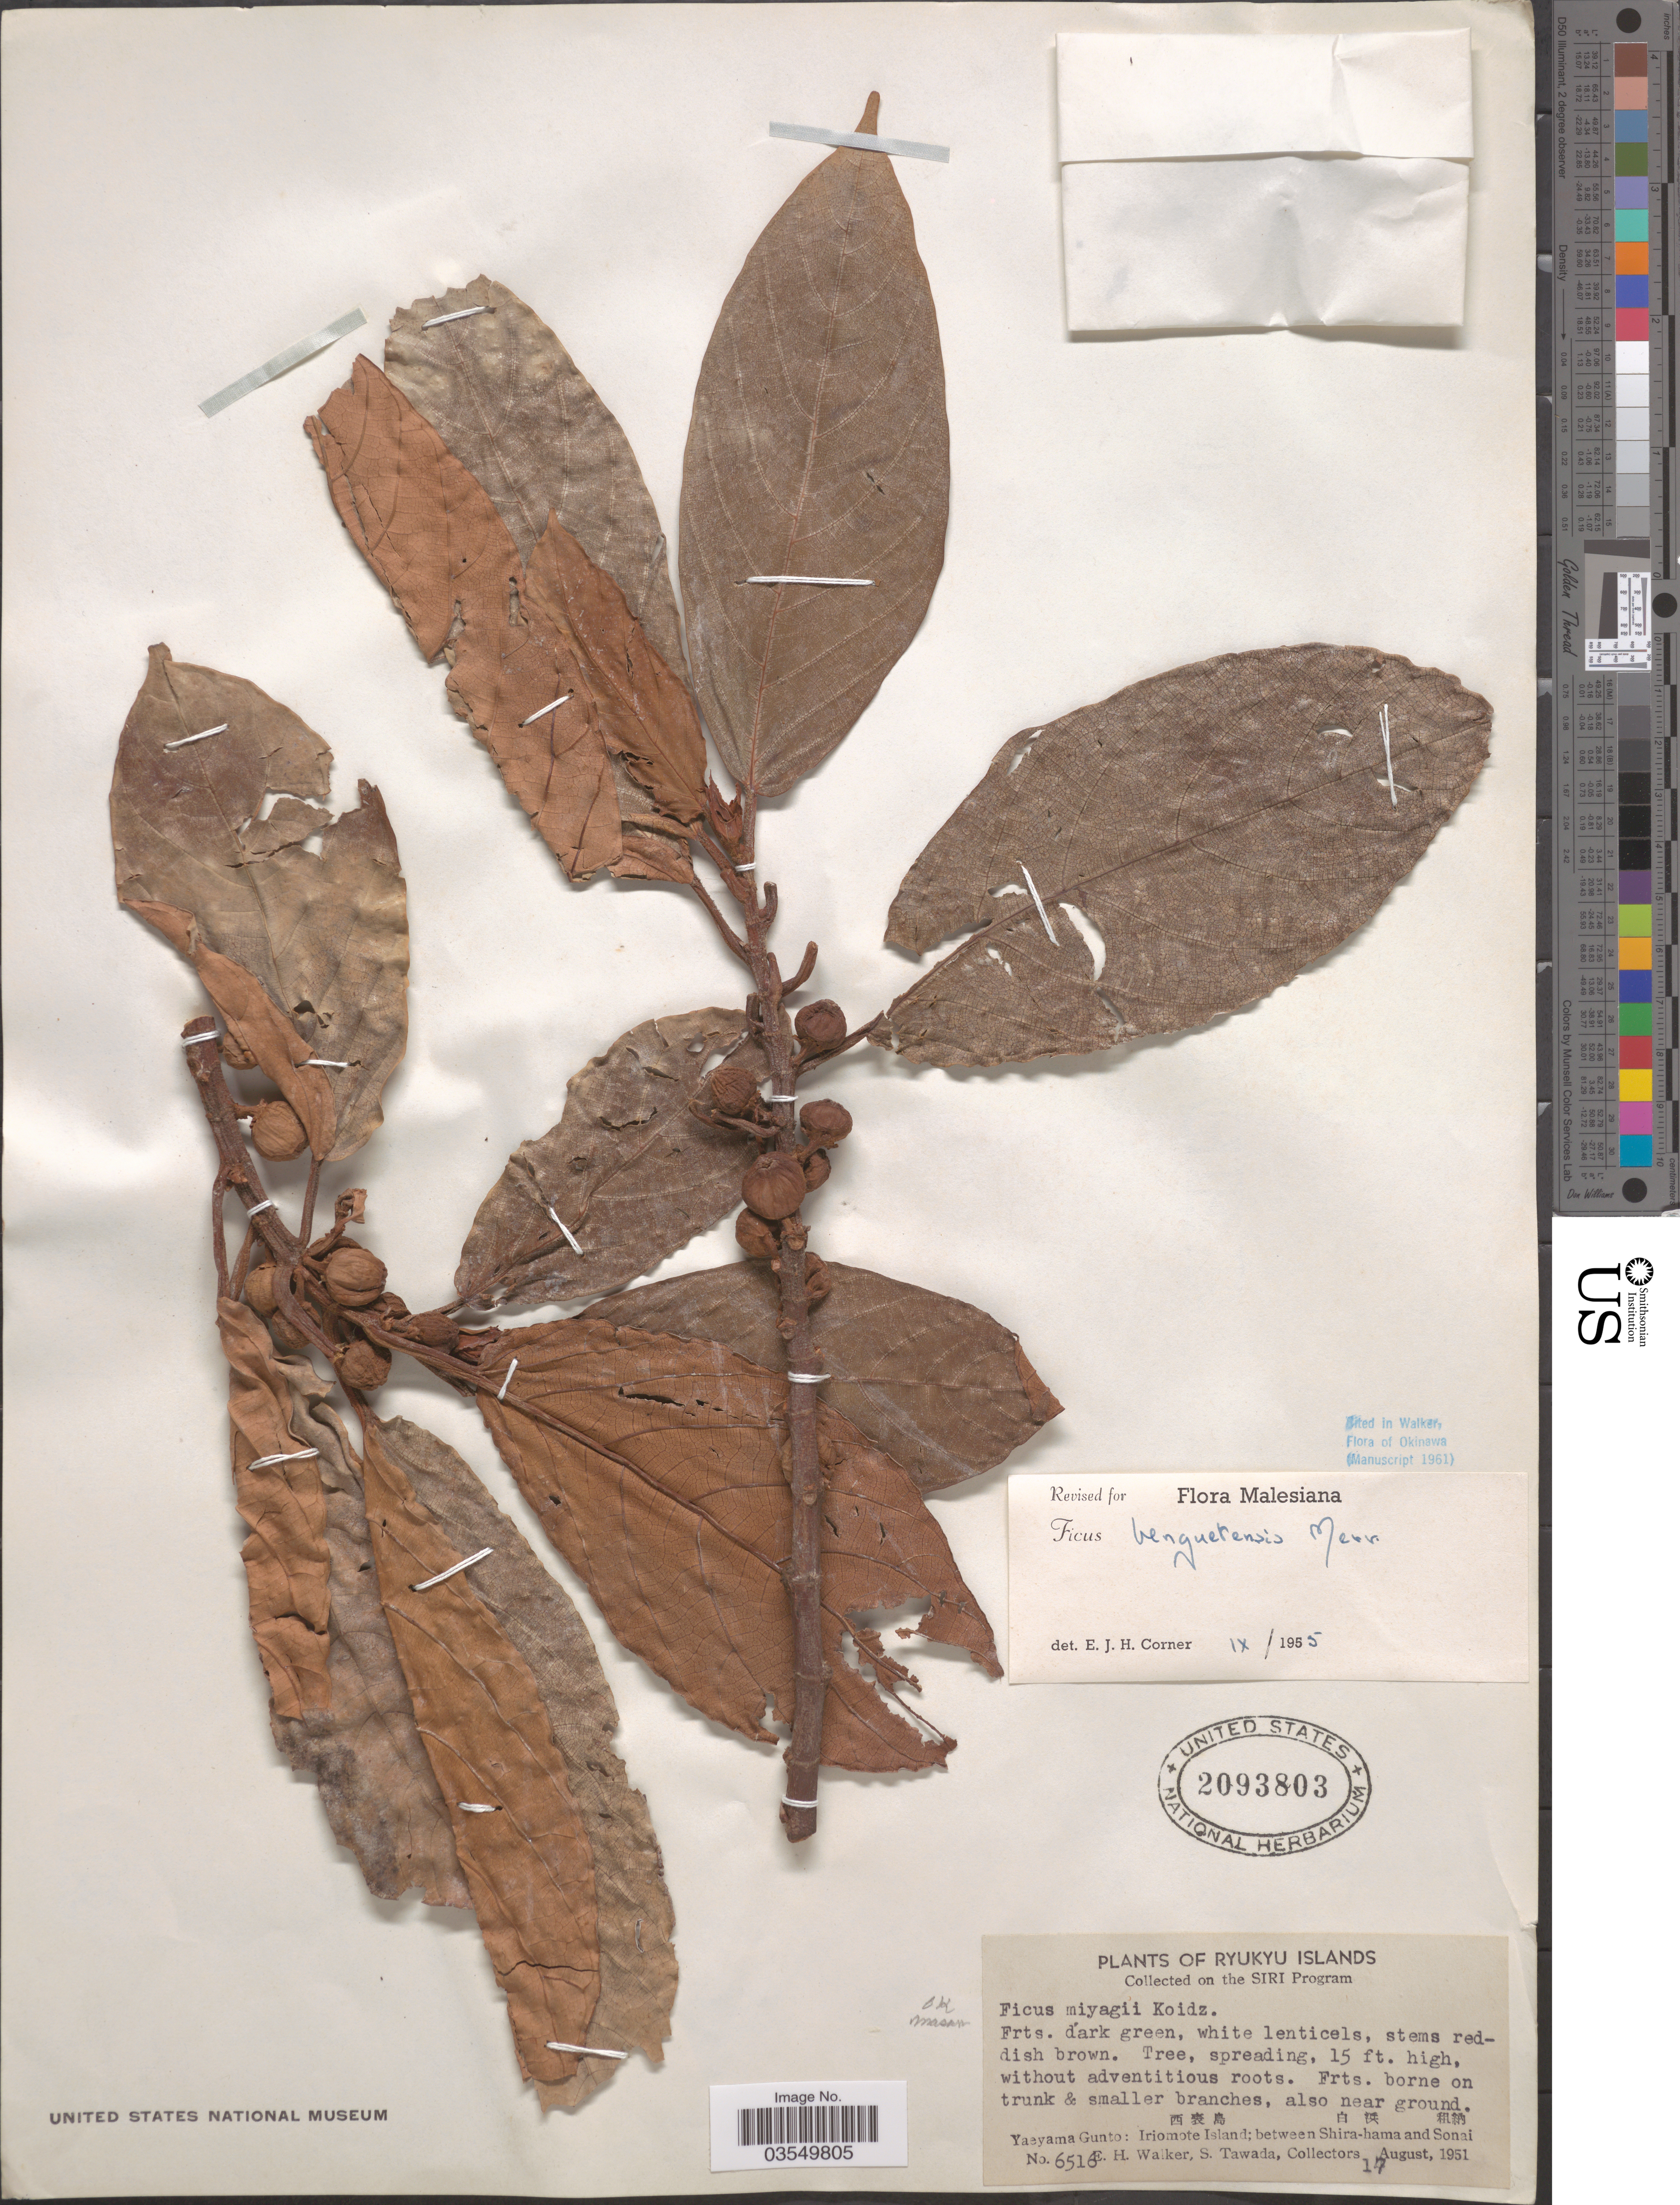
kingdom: Plantae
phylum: Tracheophyta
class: Magnoliopsida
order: Rosales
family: Moraceae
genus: Ficus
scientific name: Ficus benguetensis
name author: Merr.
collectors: E. H. Walker & S. Tawada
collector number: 6516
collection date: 1951-08-17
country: Japan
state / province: Okinawa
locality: Ryukyu Islands. Yaeyama Gunto: Iriomote Island; between Shira-hama and Sonai.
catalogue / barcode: US 2093803